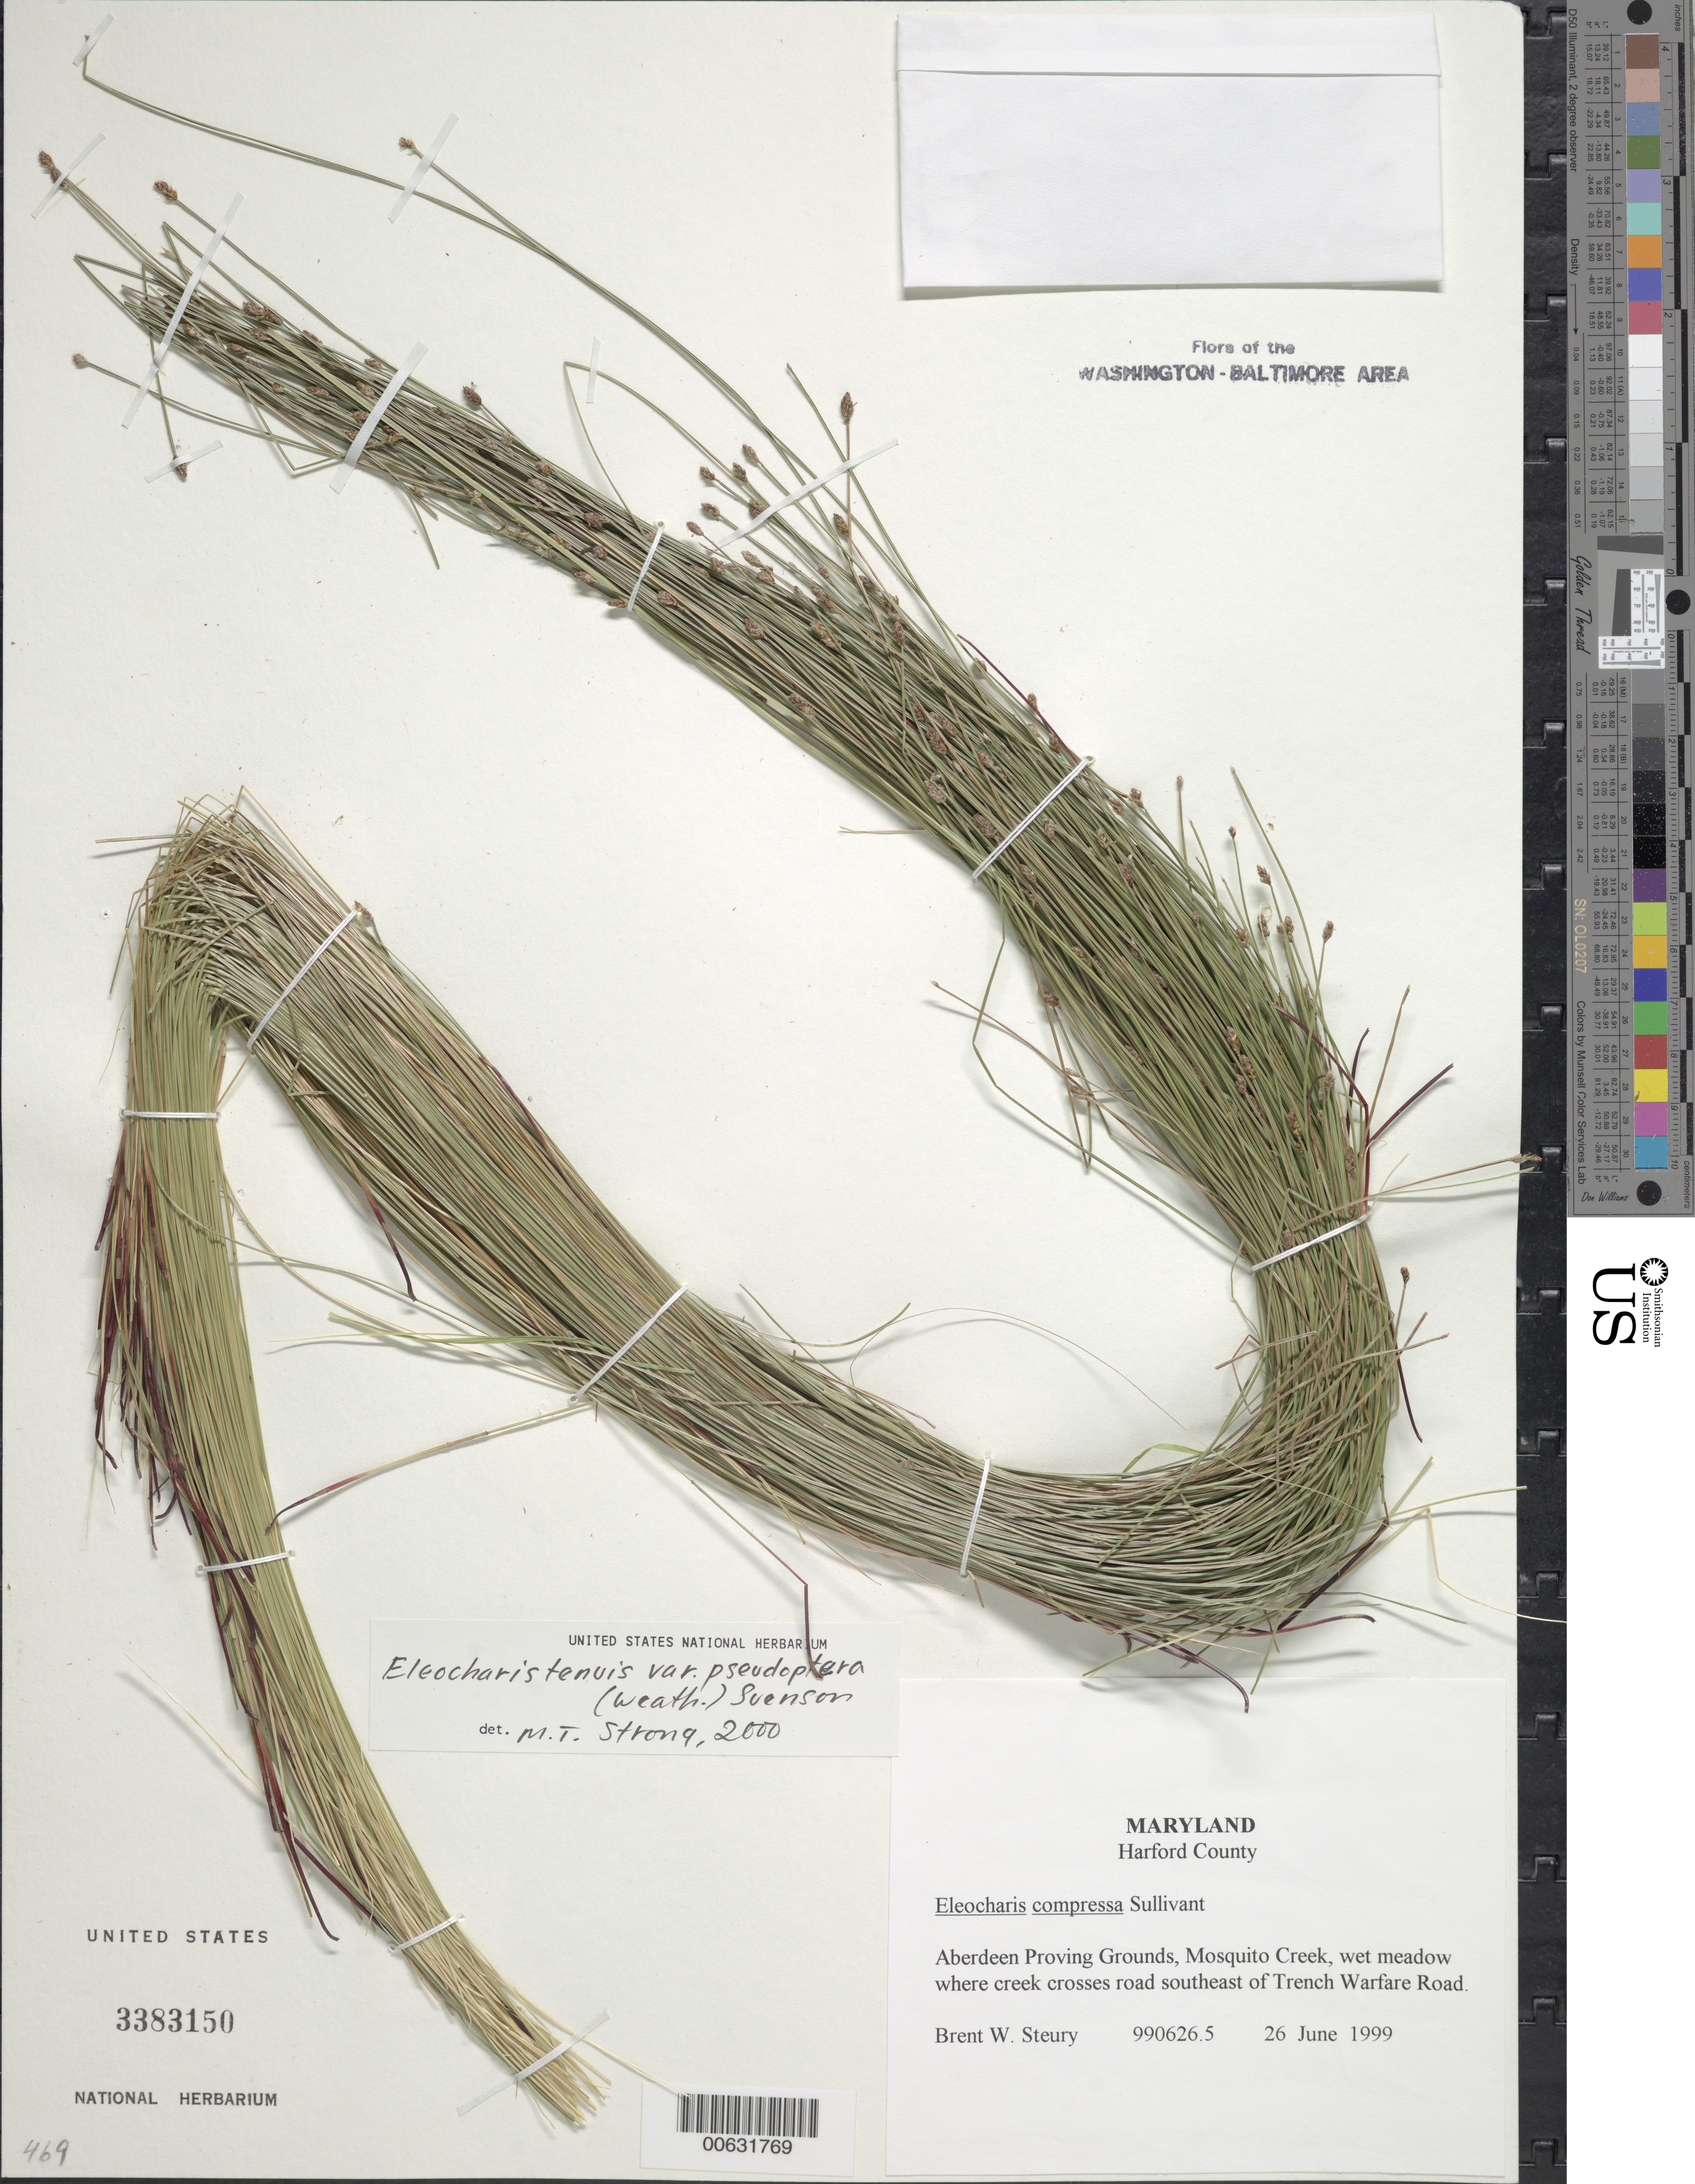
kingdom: Plantae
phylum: Tracheophyta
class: Liliopsida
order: Poales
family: Cyperaceae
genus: Eleocharis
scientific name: Eleocharis tenuis var. pseudoptera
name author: (Weath.) Svenson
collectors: B. Steury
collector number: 990626.5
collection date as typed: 26 Jun 1999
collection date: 1999-06-26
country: United States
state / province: Maryland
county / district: Harford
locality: Aberdeen Proving Grounds, Mosquito Creek, where creek crosses road south east of Trench Warfare Road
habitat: Wet meadow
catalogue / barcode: US 3383150